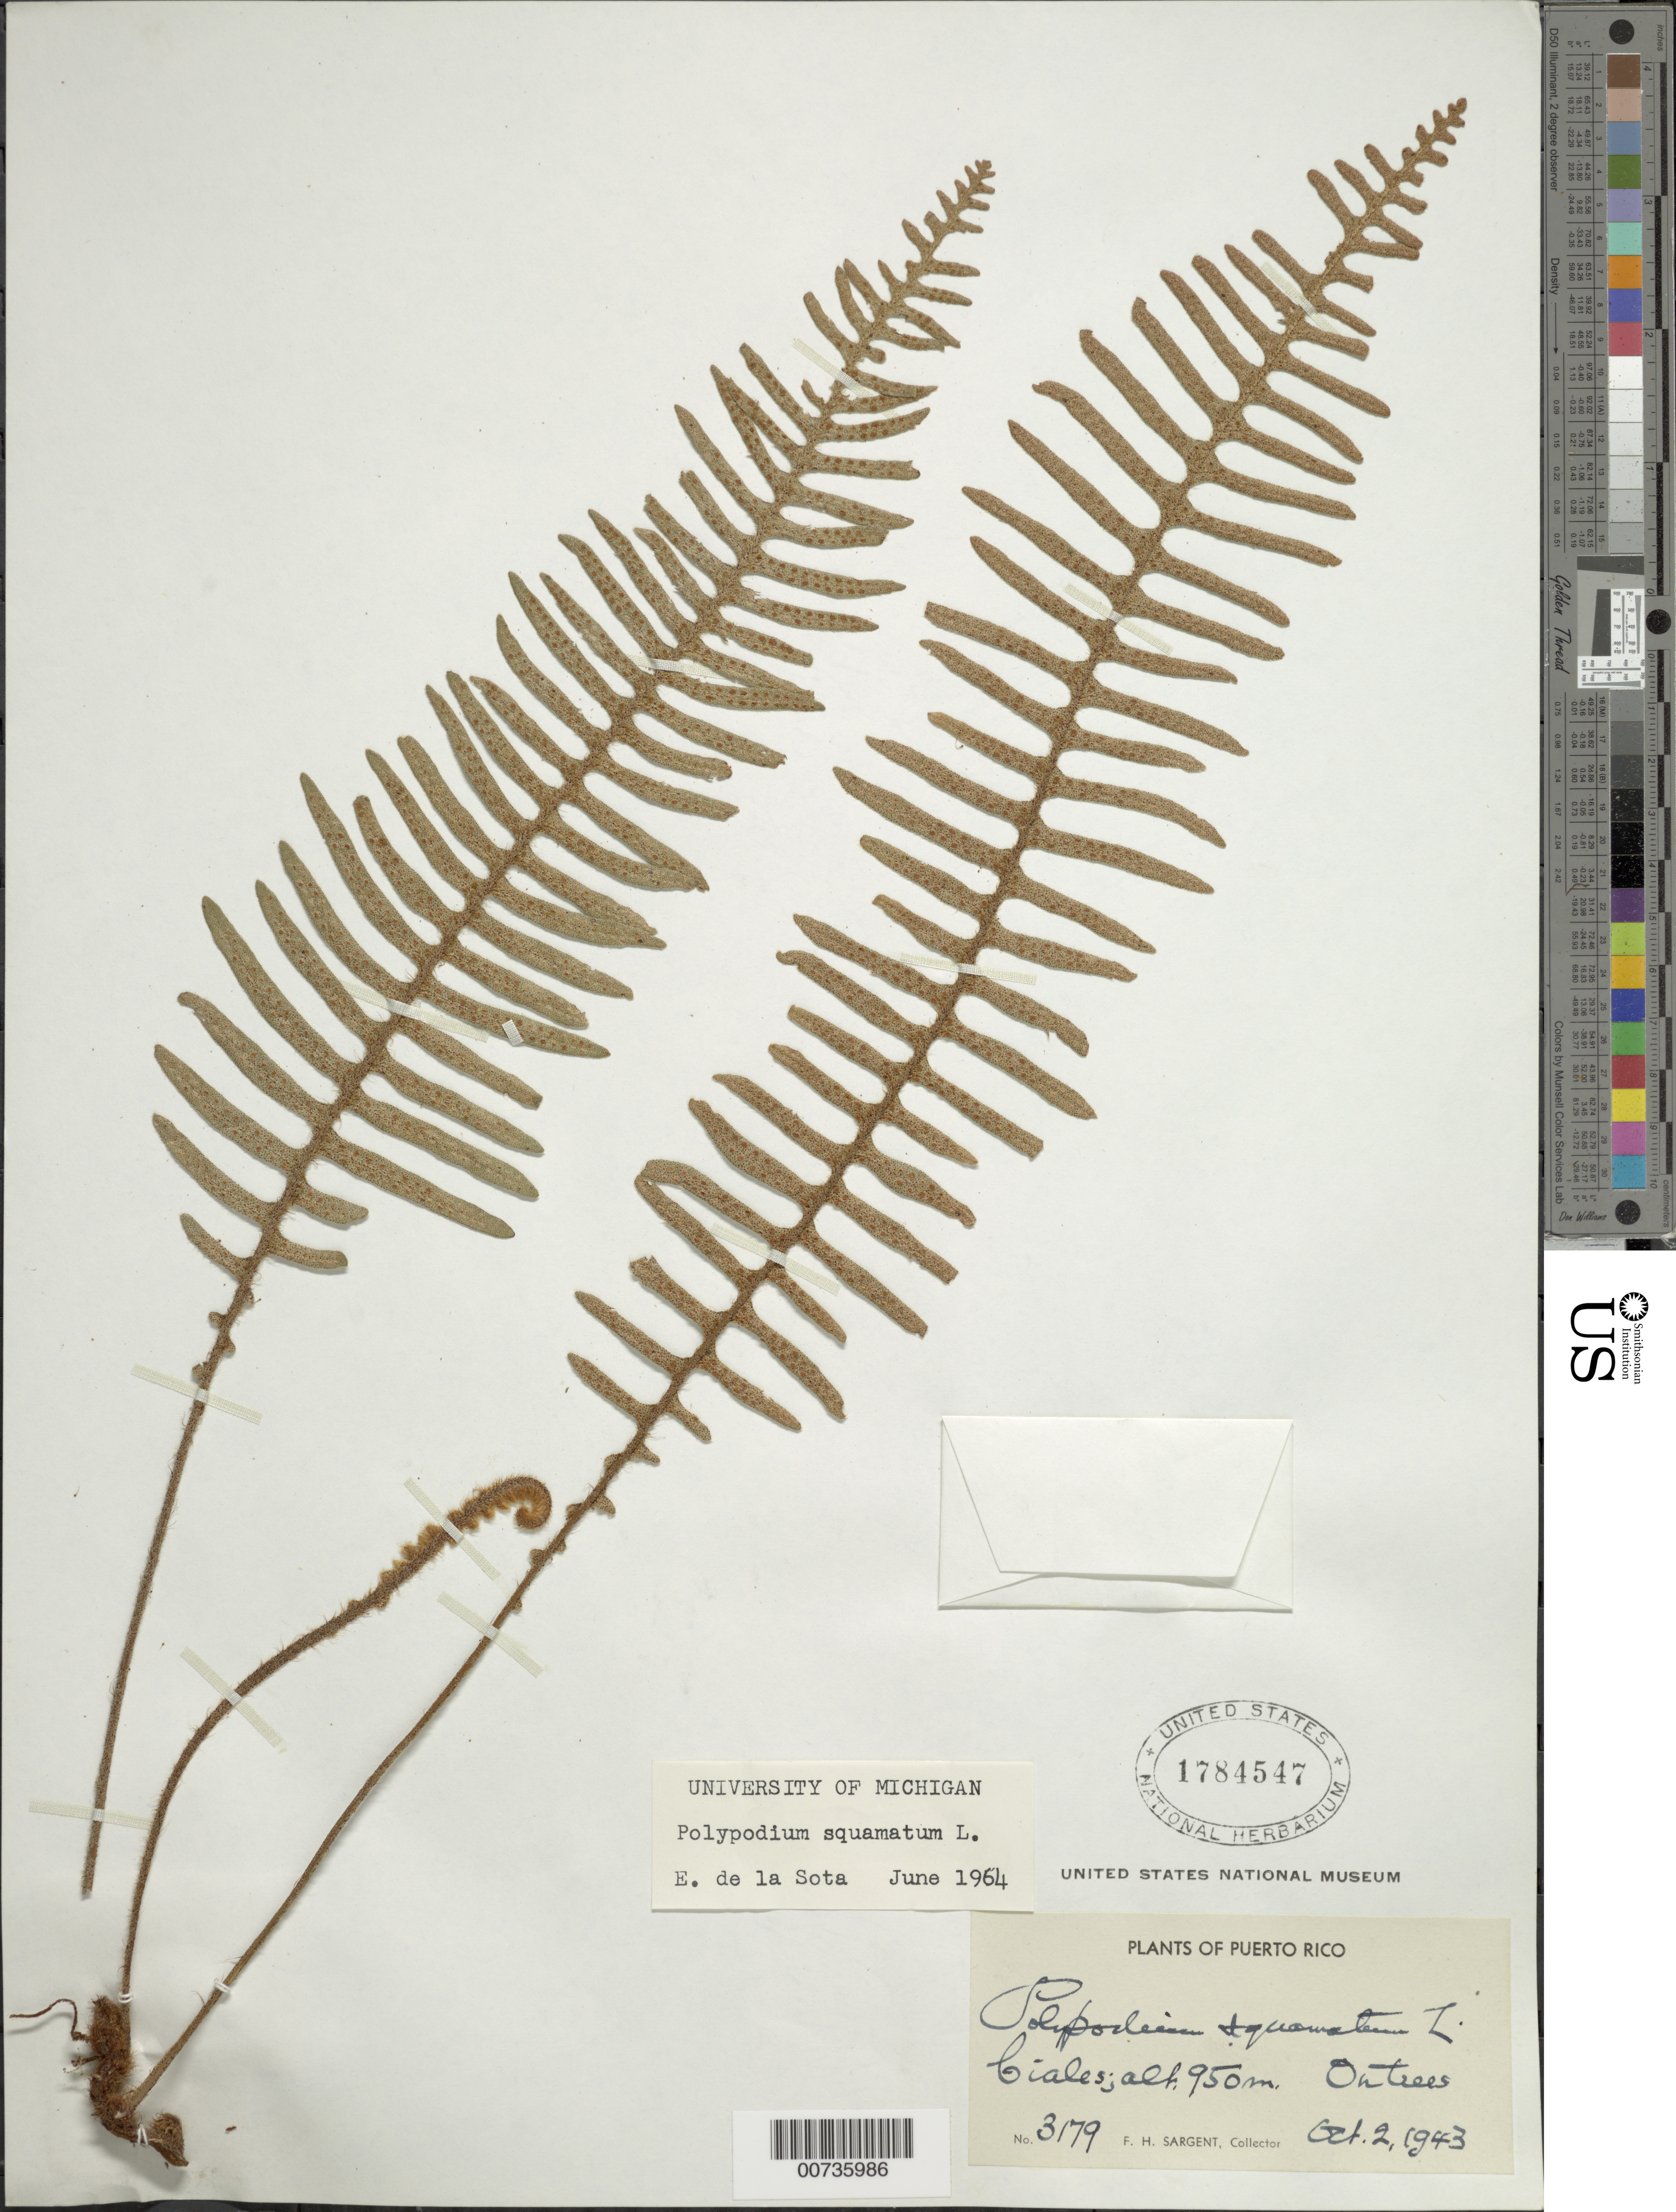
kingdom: Plantae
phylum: Tracheophyta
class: Polypodiopsida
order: Polypodiales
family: Polypodiaceae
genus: Pleopeltis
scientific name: Pleopeltis squamata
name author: (L.) J. Sm.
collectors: F. H. Sargent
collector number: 3179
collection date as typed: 02 Oct 1943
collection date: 1943-10-02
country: Puerto Rico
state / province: Ciales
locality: Ciales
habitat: On trees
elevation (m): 950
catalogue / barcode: US 1784547